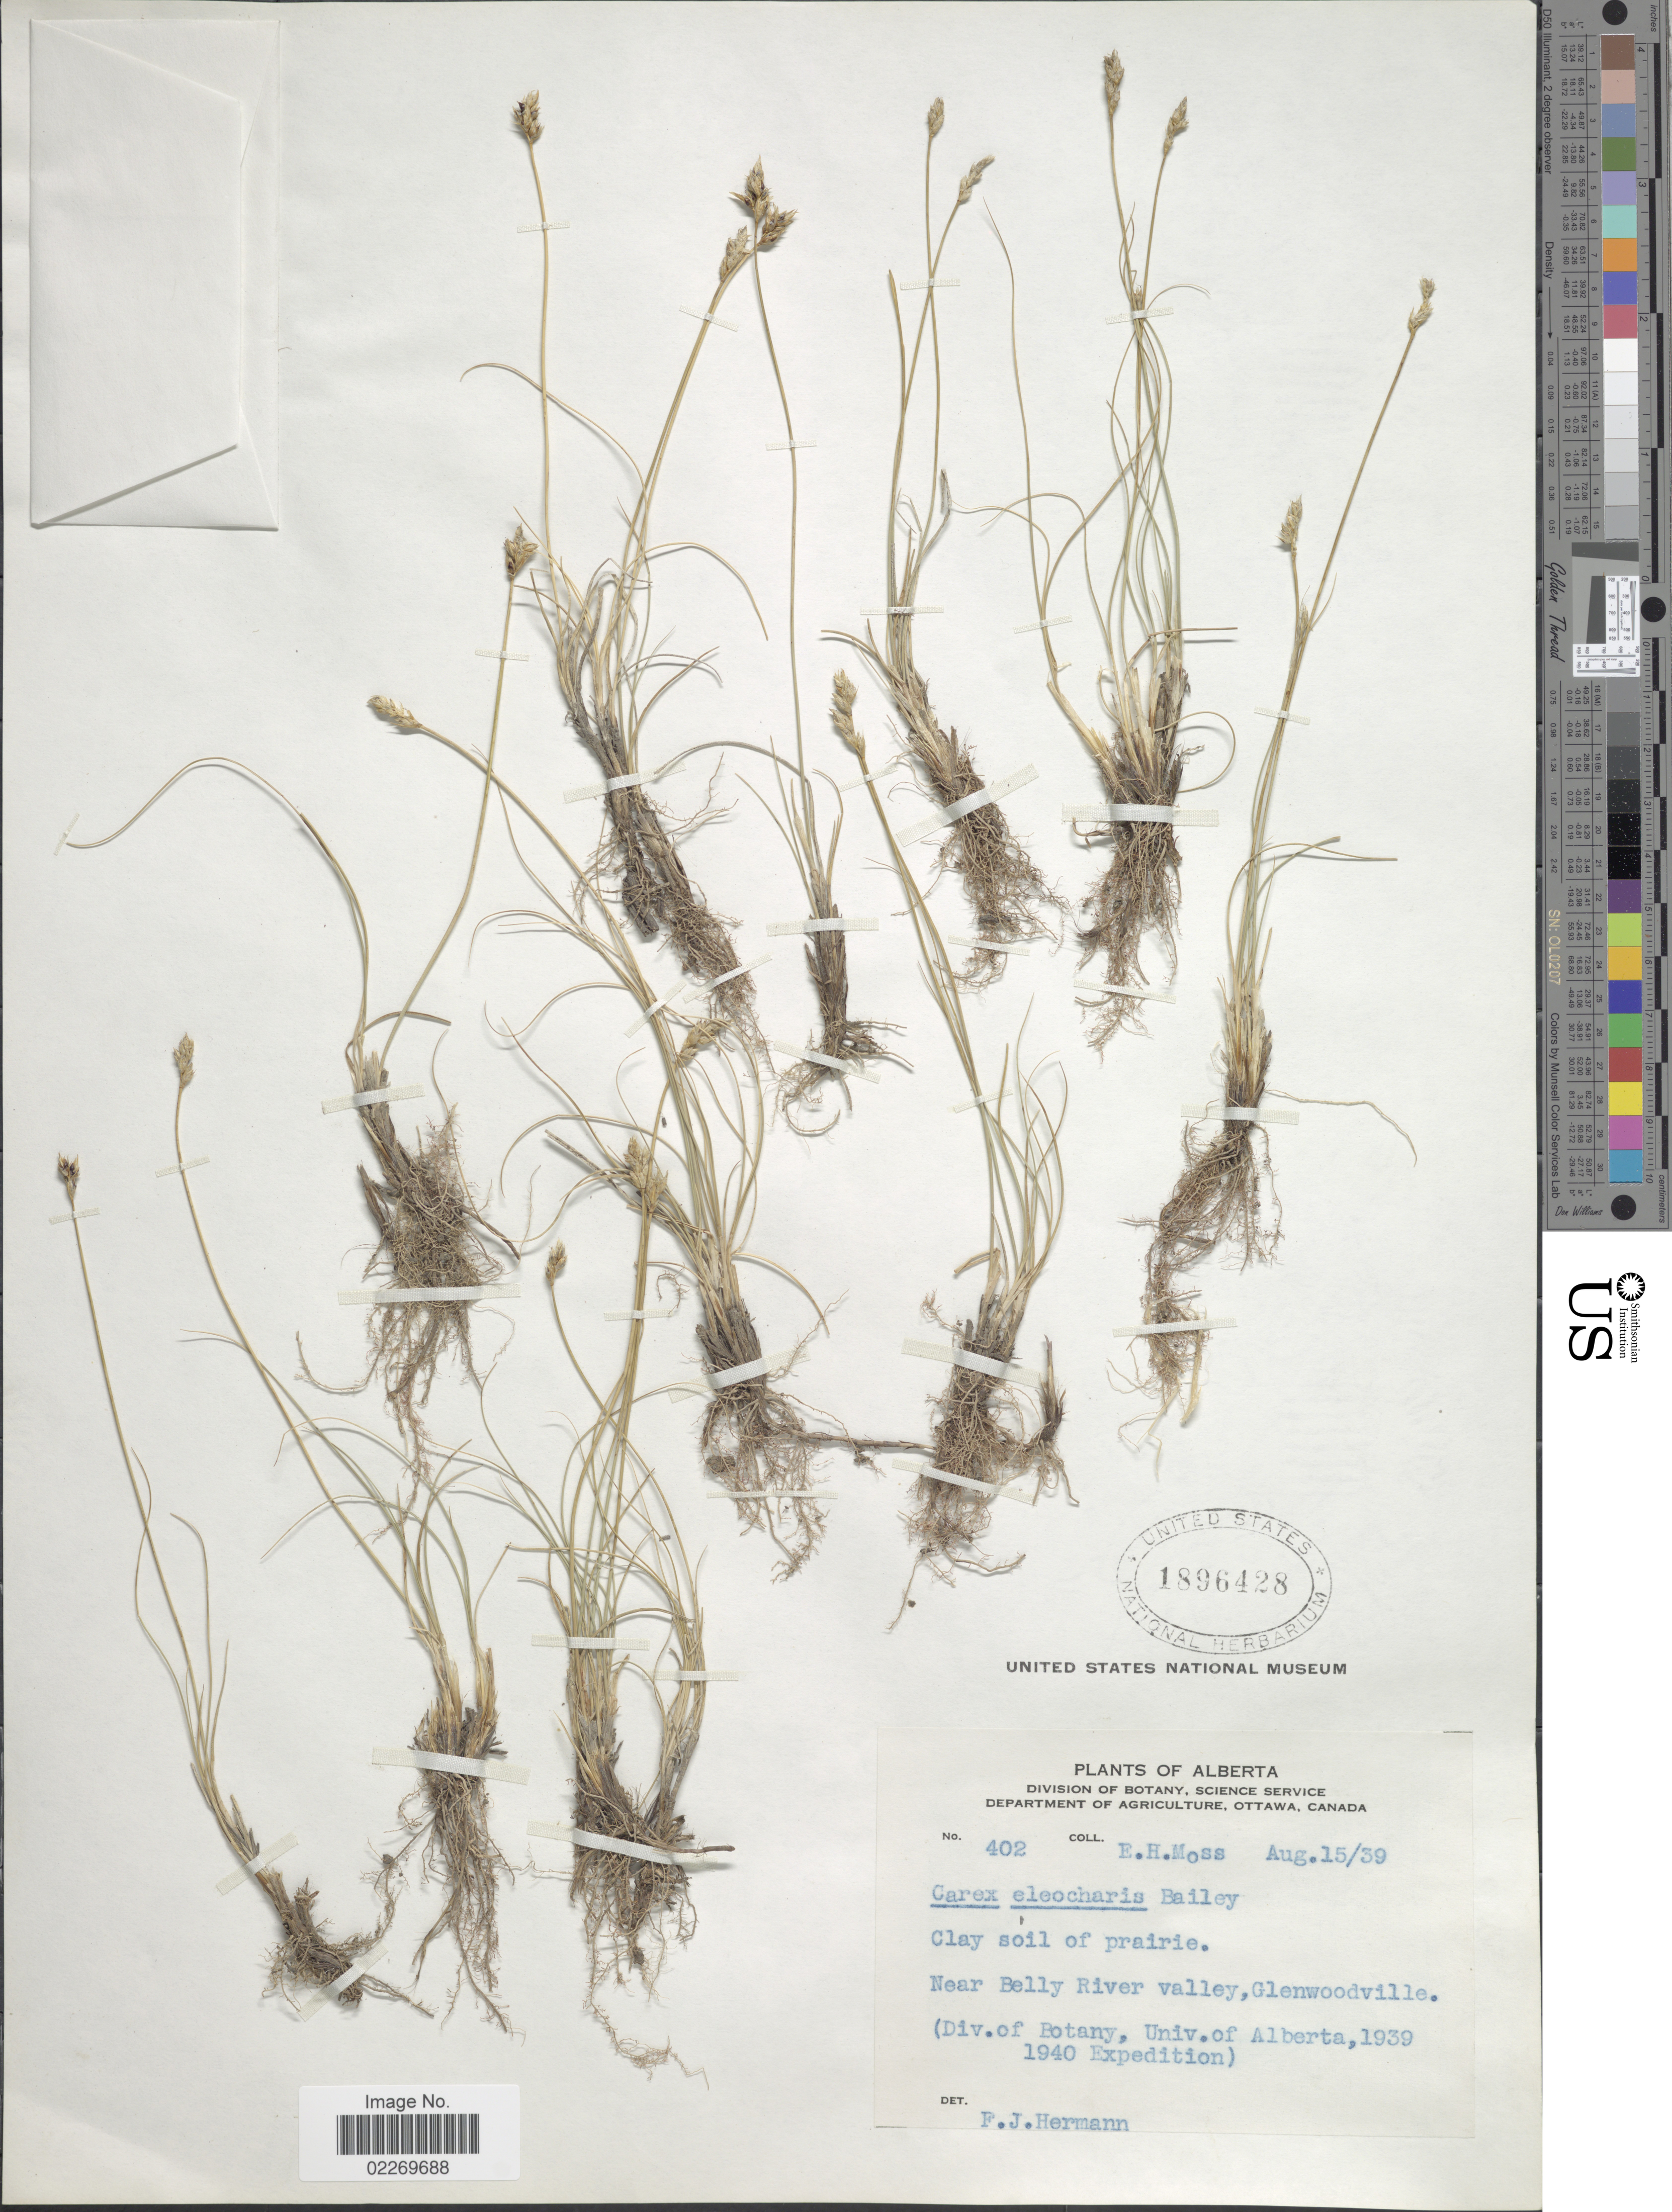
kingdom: Plantae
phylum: Tracheophyta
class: Liliopsida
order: Poales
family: Cyperaceae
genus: Carex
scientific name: Carex eleocharis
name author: L.H. Bailey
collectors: E. Moss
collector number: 402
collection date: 1939-08-15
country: Canada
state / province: Alberta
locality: Near Belly River valley, Glenwoodville.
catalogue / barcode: US 1896428